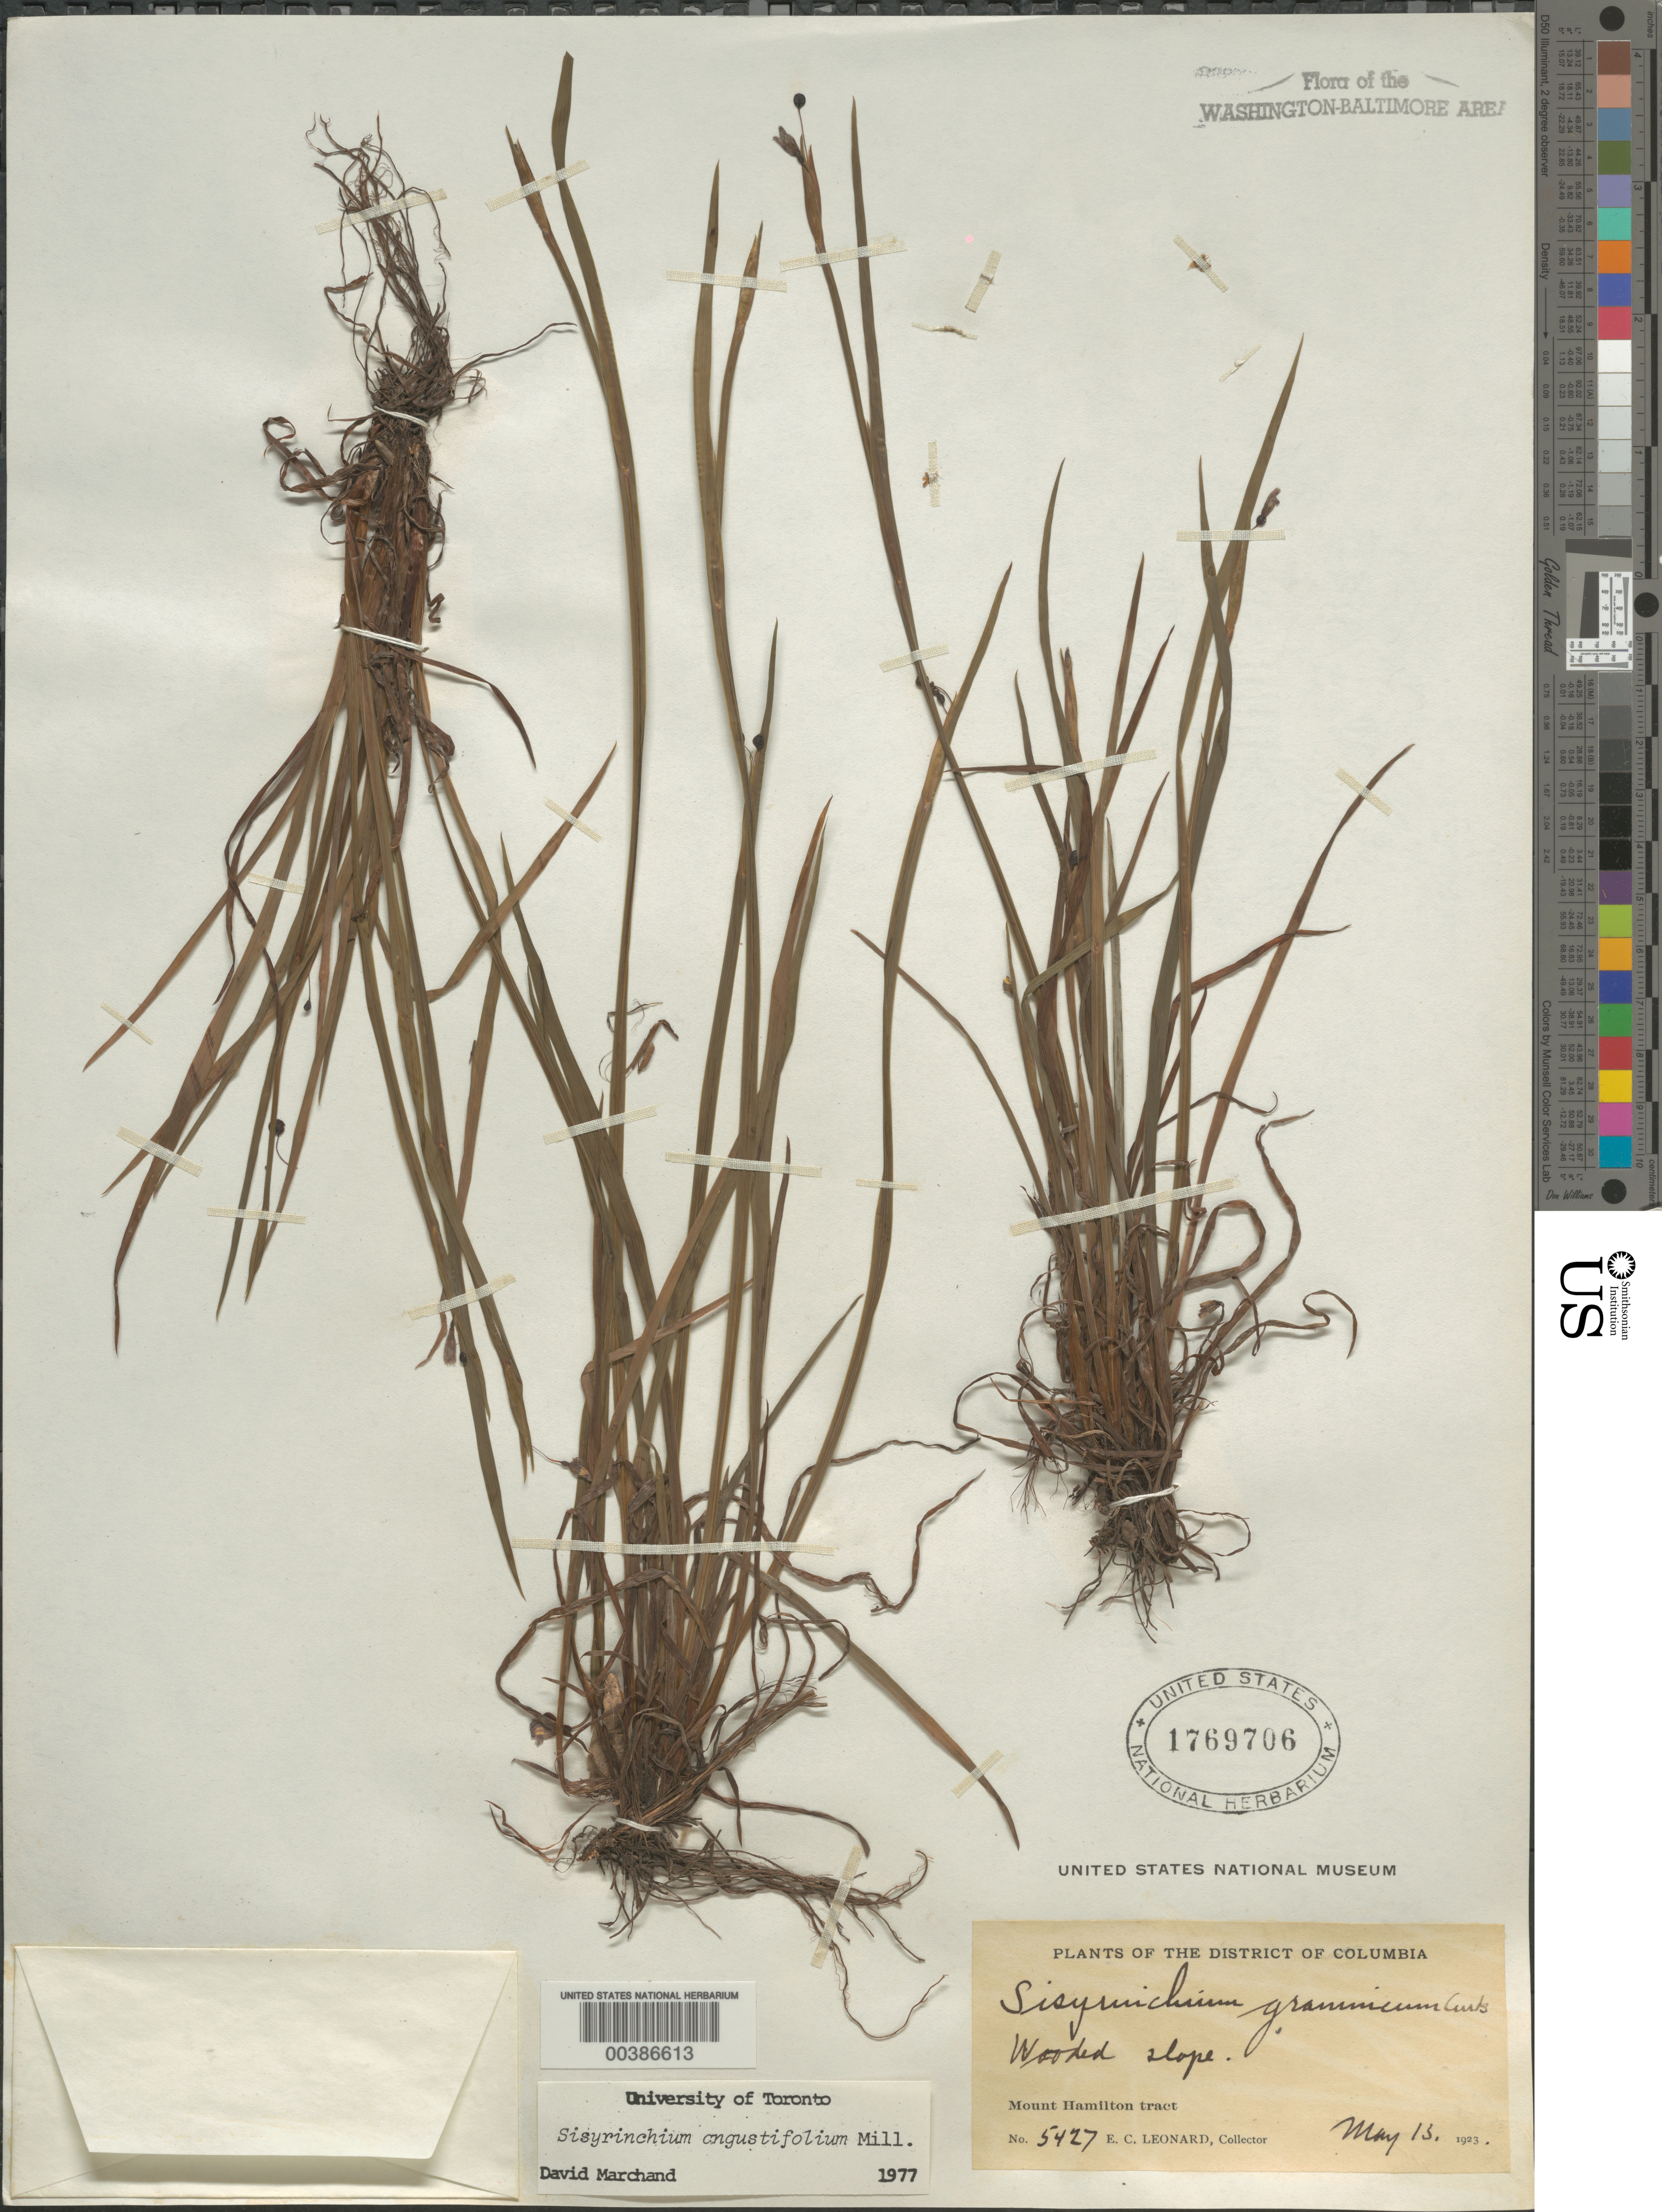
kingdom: Plantae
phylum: Tracheophyta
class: Liliopsida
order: Asparagales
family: Iridaceae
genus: Sisyrinchium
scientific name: Sisyrinchium angustifolium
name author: Mill.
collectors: E. C. Leonard & D. Marchand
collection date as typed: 13 May 1923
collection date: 1923-05-13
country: United States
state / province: District of Columbia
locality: Mount Hamilton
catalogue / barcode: US 1769706